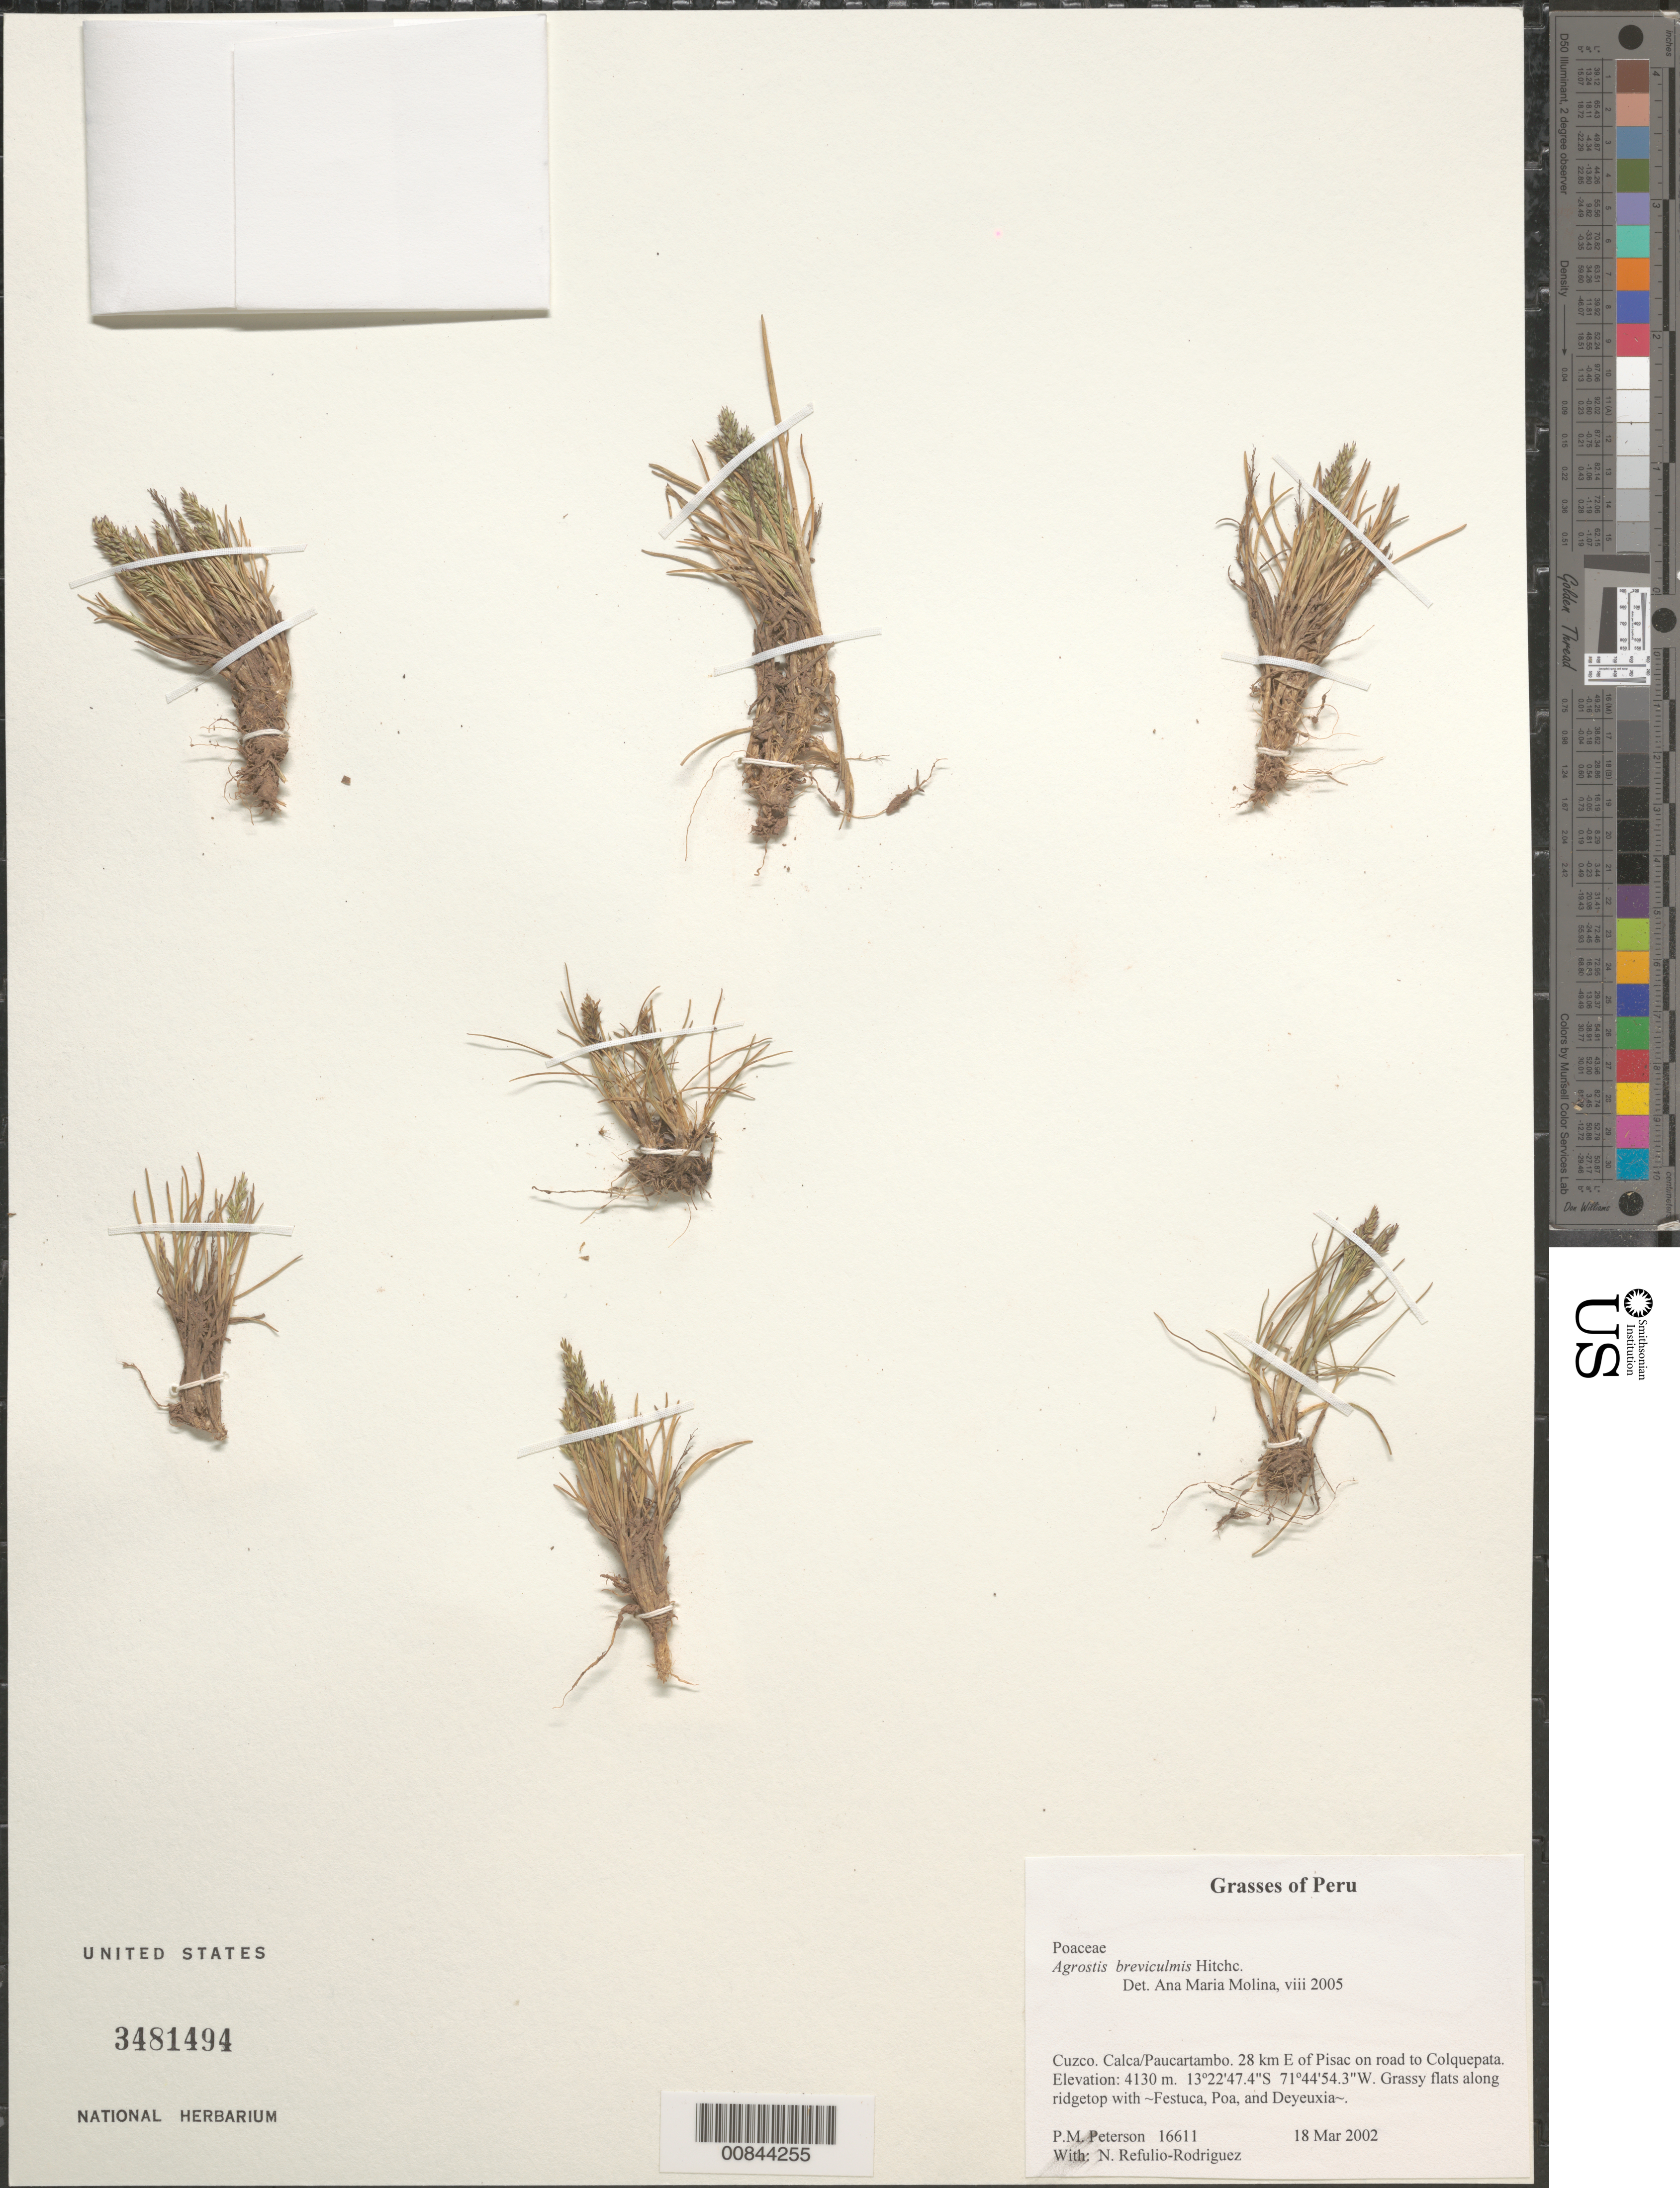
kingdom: Plantae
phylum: Tracheophyta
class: Liliopsida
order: Poales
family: Poaceae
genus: Agrostis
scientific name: Agrostis breviculmis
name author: Hitchc.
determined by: Molina, Ana M. de R.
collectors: P. M. Peterson & N. Refulio-Rodríguez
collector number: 16611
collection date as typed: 18 Mar 2002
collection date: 2002-03-18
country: Peru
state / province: Cusco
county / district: Calca/Paucartambo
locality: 28 km E of Pisac on road to Colquepata.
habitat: Grassy flats along ridgetop with ~Festuca, Poa, and Deyeuxia~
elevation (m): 4130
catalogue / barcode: US 3481494